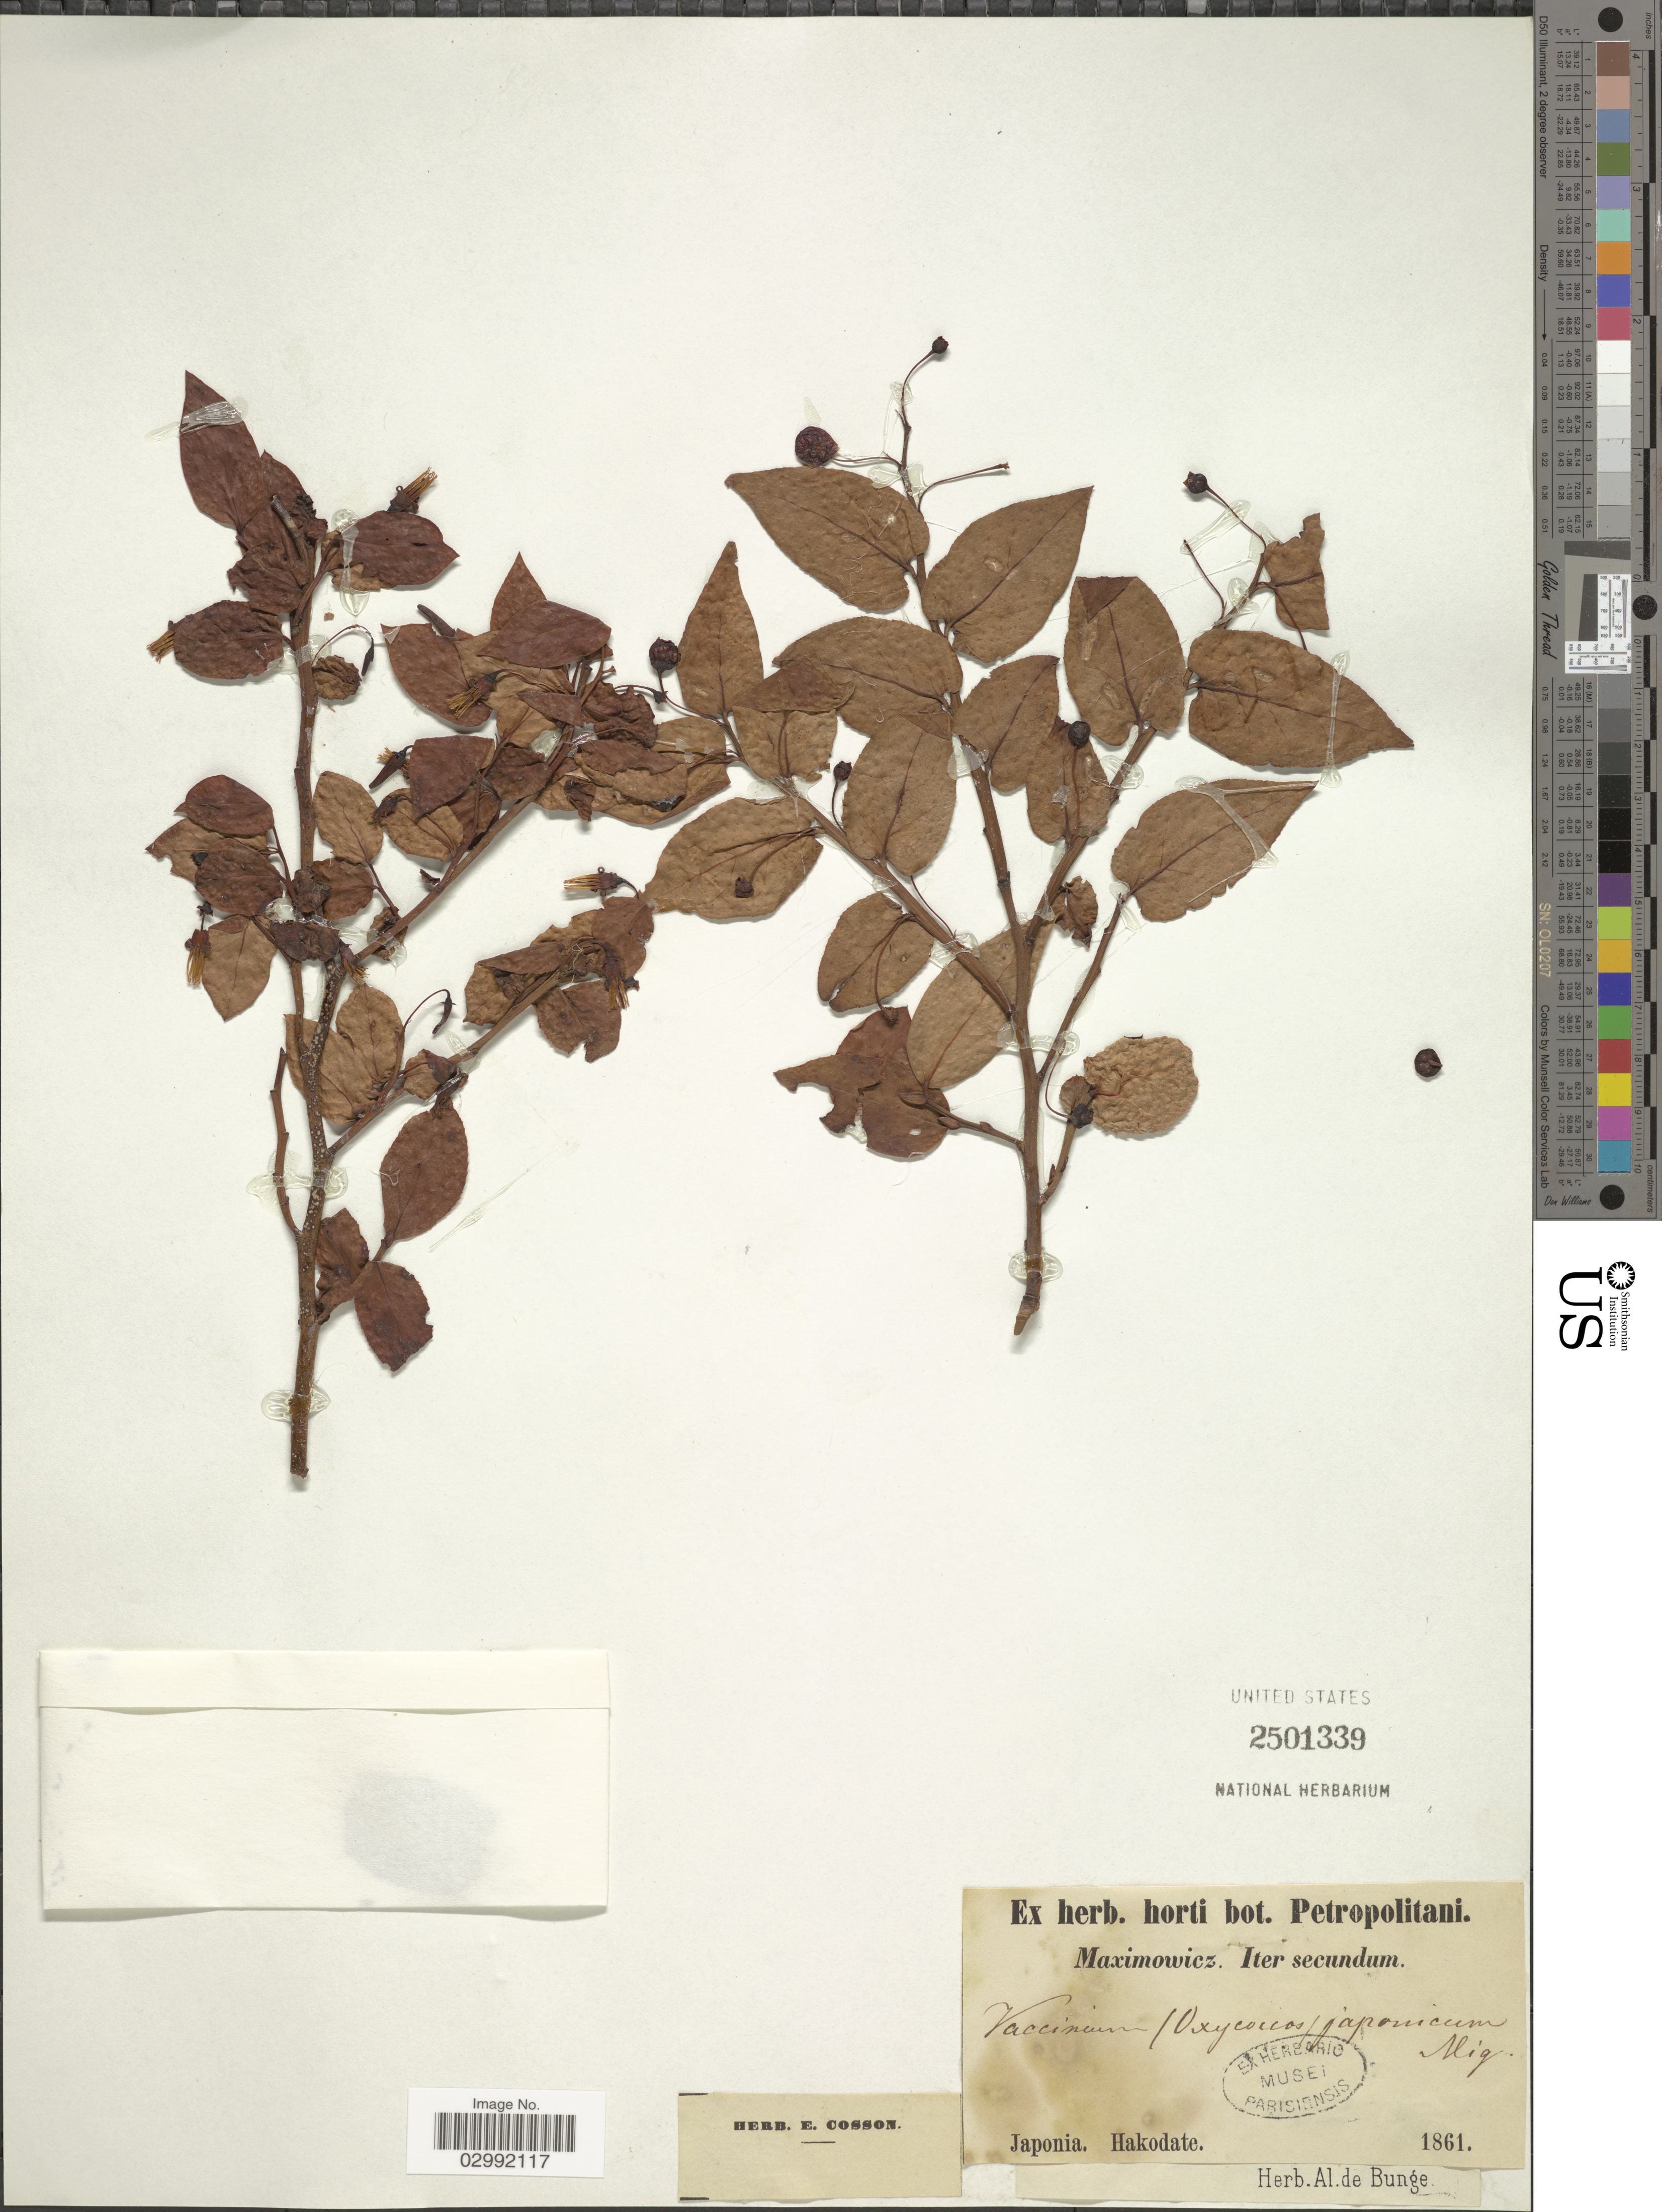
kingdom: Plantae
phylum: Tracheophyta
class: Magnoliopsida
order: Ericales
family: Ericaceae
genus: Vaccinium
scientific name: Vaccinium japonicum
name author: Miq.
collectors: Maximowicz, --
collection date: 1861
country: Japan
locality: Japonia. Hakodate.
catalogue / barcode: US 2501339